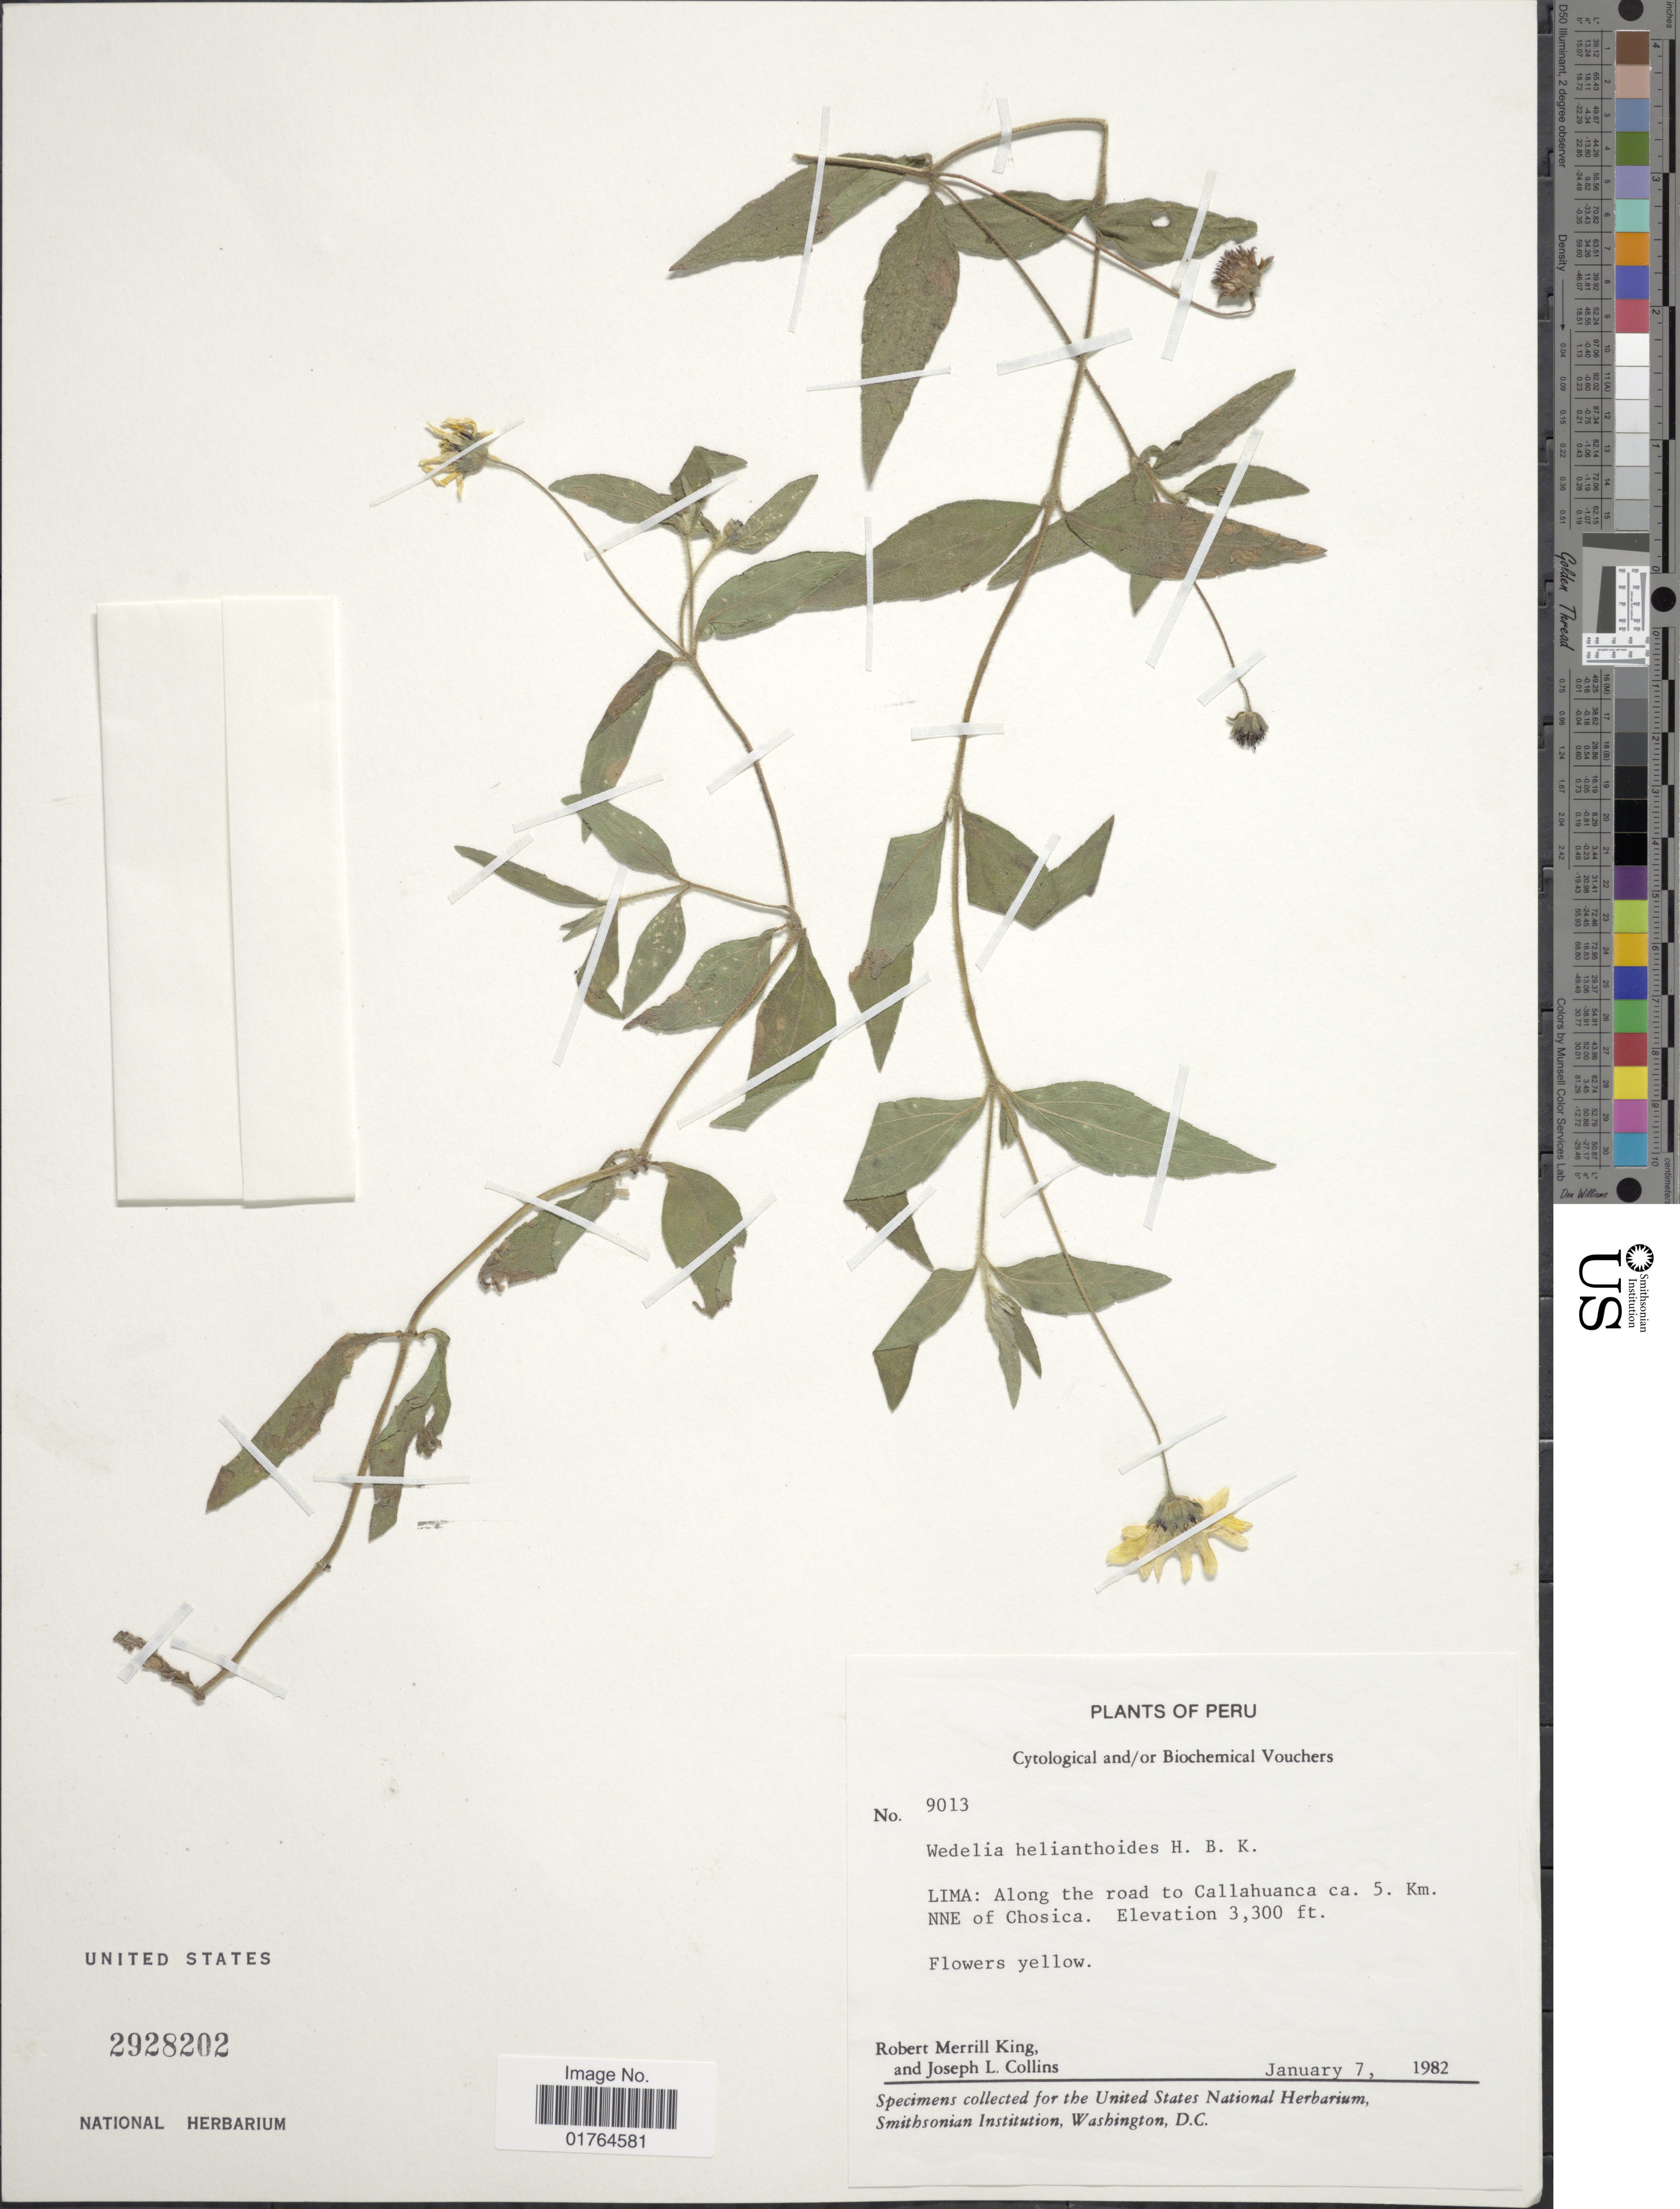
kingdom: Plantae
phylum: Tracheophyta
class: Magnoliopsida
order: Asterales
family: Asteraceae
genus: Wedelia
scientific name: Wedelia helianthoides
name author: Kunth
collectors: R. M. King & J. L. Collins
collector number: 9013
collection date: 1982-01-07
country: Peru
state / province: Lima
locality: Along the road to Callahuanca ca 5 km NNE of Chosica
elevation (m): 1006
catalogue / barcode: US 2928202